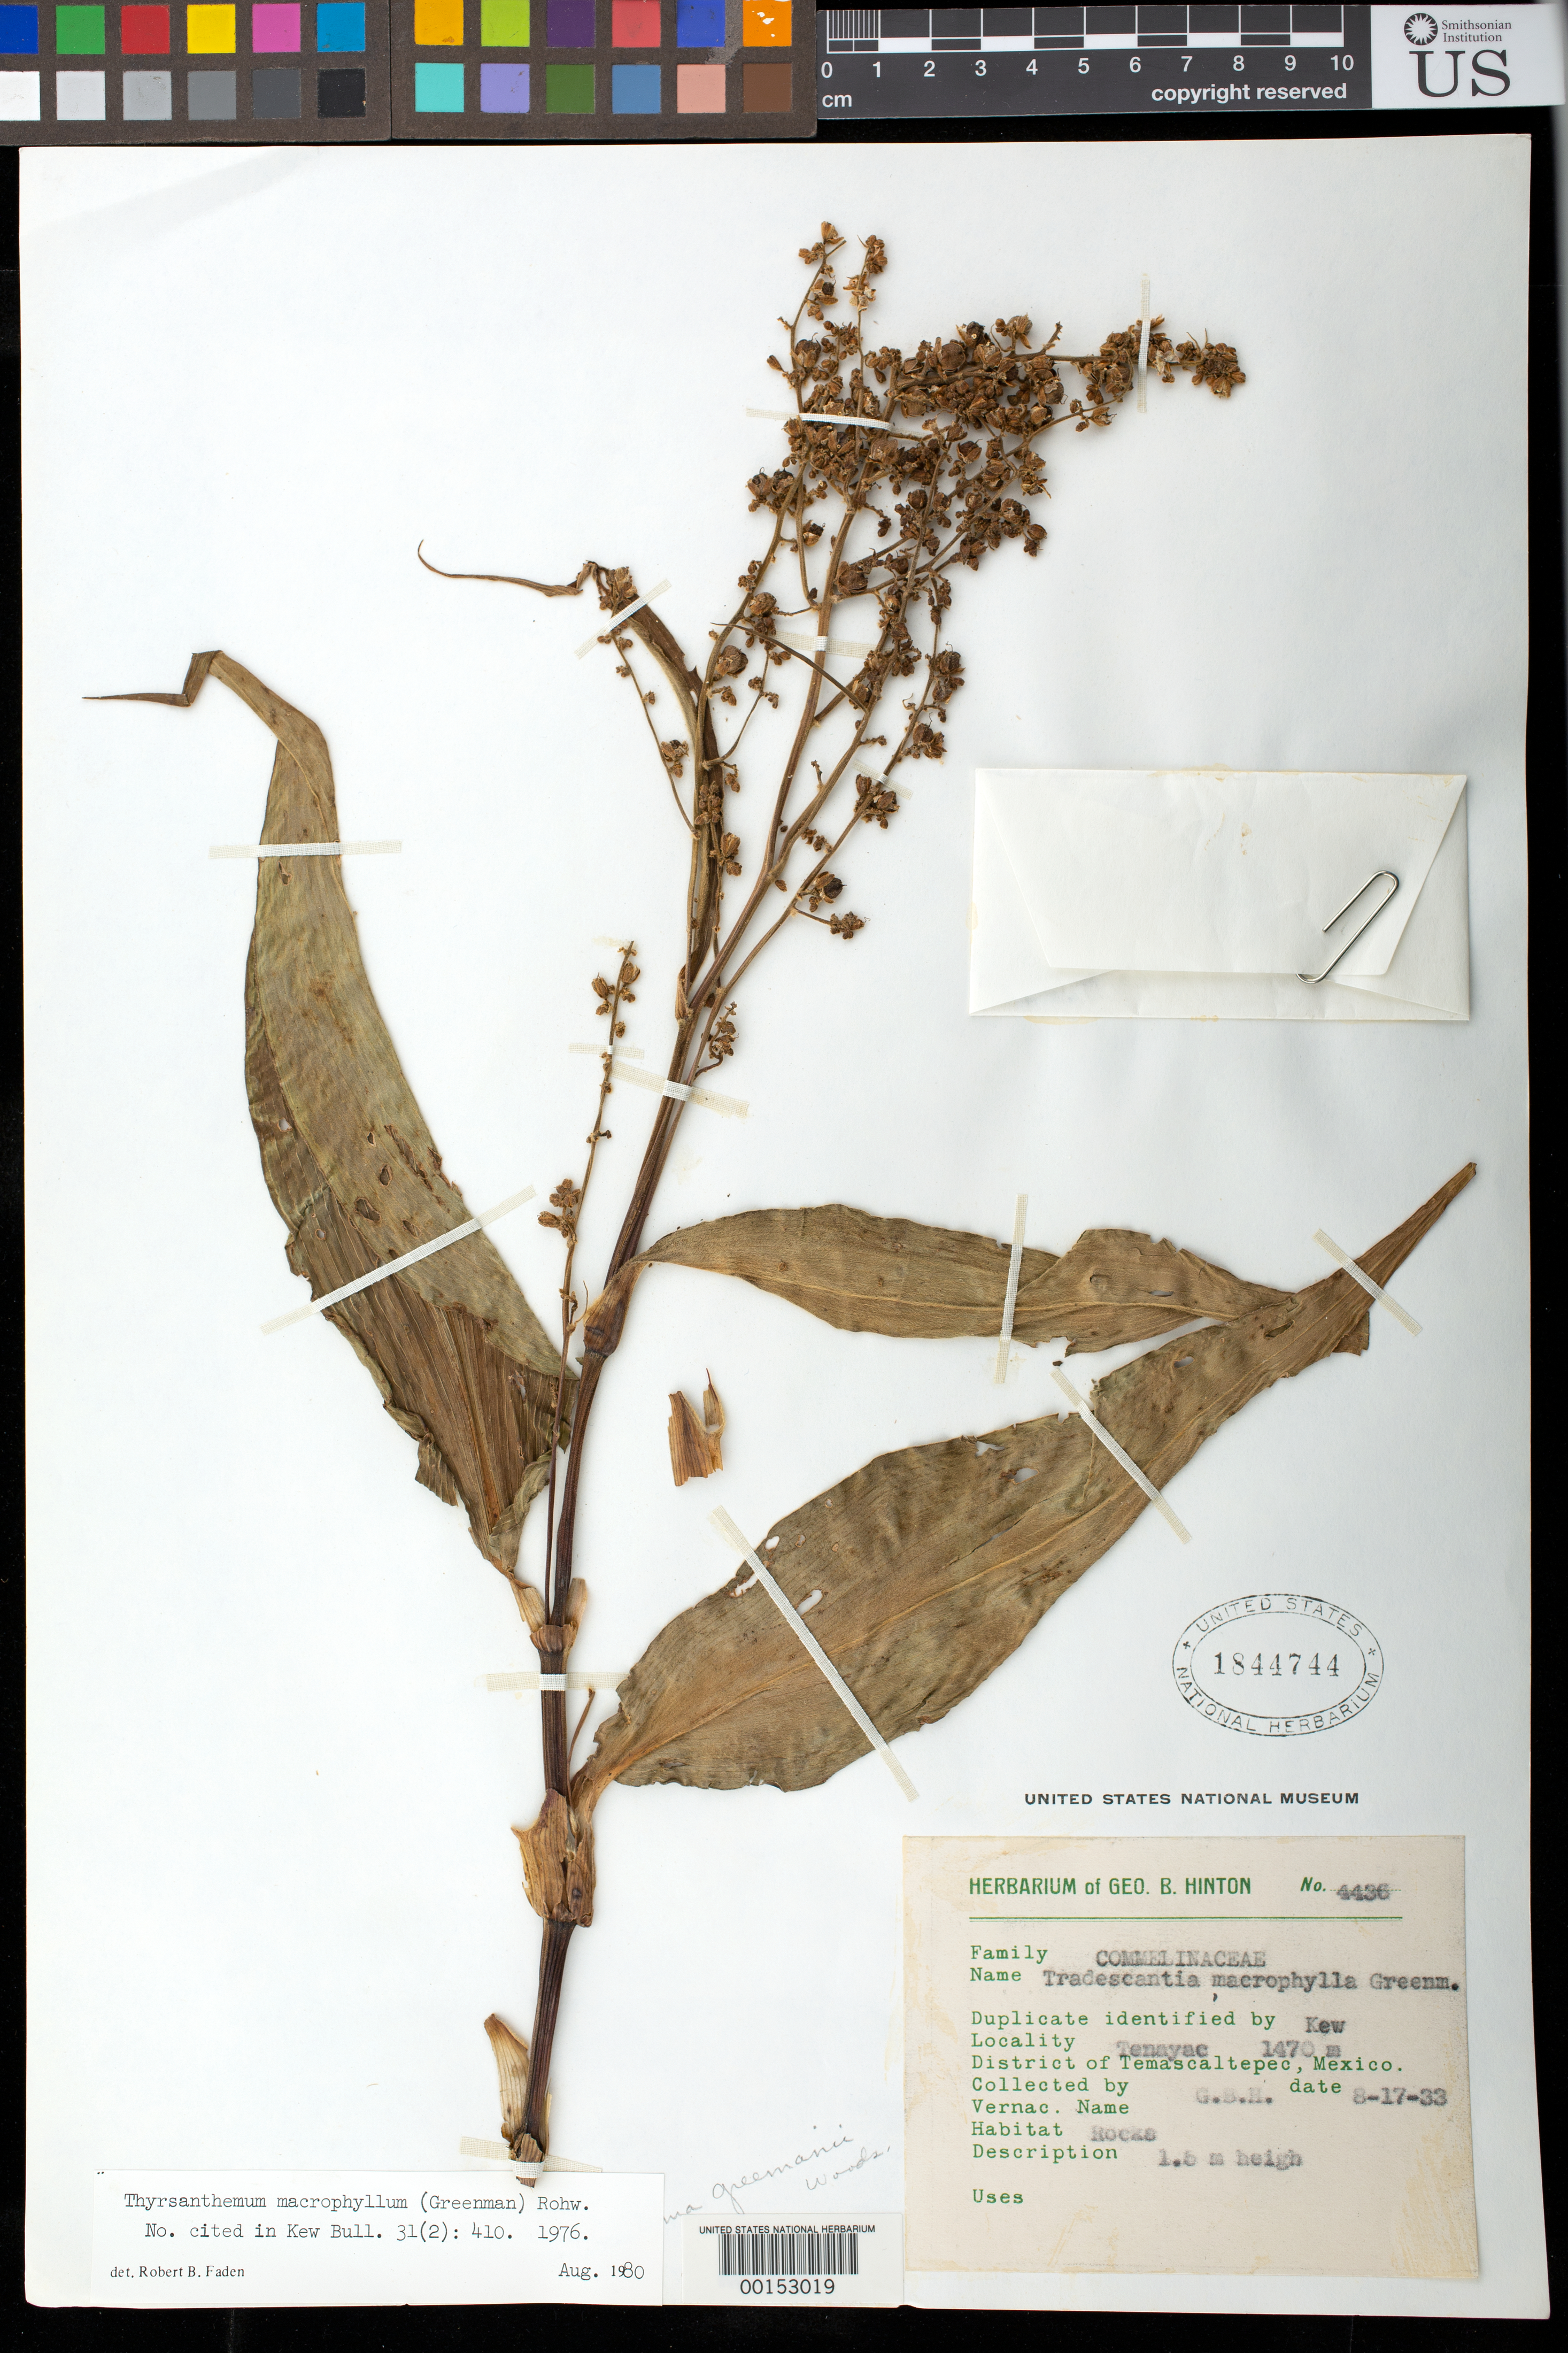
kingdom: Plantae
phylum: Tracheophyta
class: Liliopsida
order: Commelinales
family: Commelinaceae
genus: Thyrsanthemum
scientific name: Thyrsanthemum macrophyllum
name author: (Greenm.) Rohw.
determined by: Faden, Robert B., (US), Smithsonian Institution - National Museum of Natural History (UNITED STATES)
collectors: G. B. Hinton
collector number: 4436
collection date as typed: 17 Aug 1933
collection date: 1933-08-17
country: Mexico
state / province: México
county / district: Temascaltepec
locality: Tenayac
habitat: Rocks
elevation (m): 1470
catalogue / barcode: US 1844744